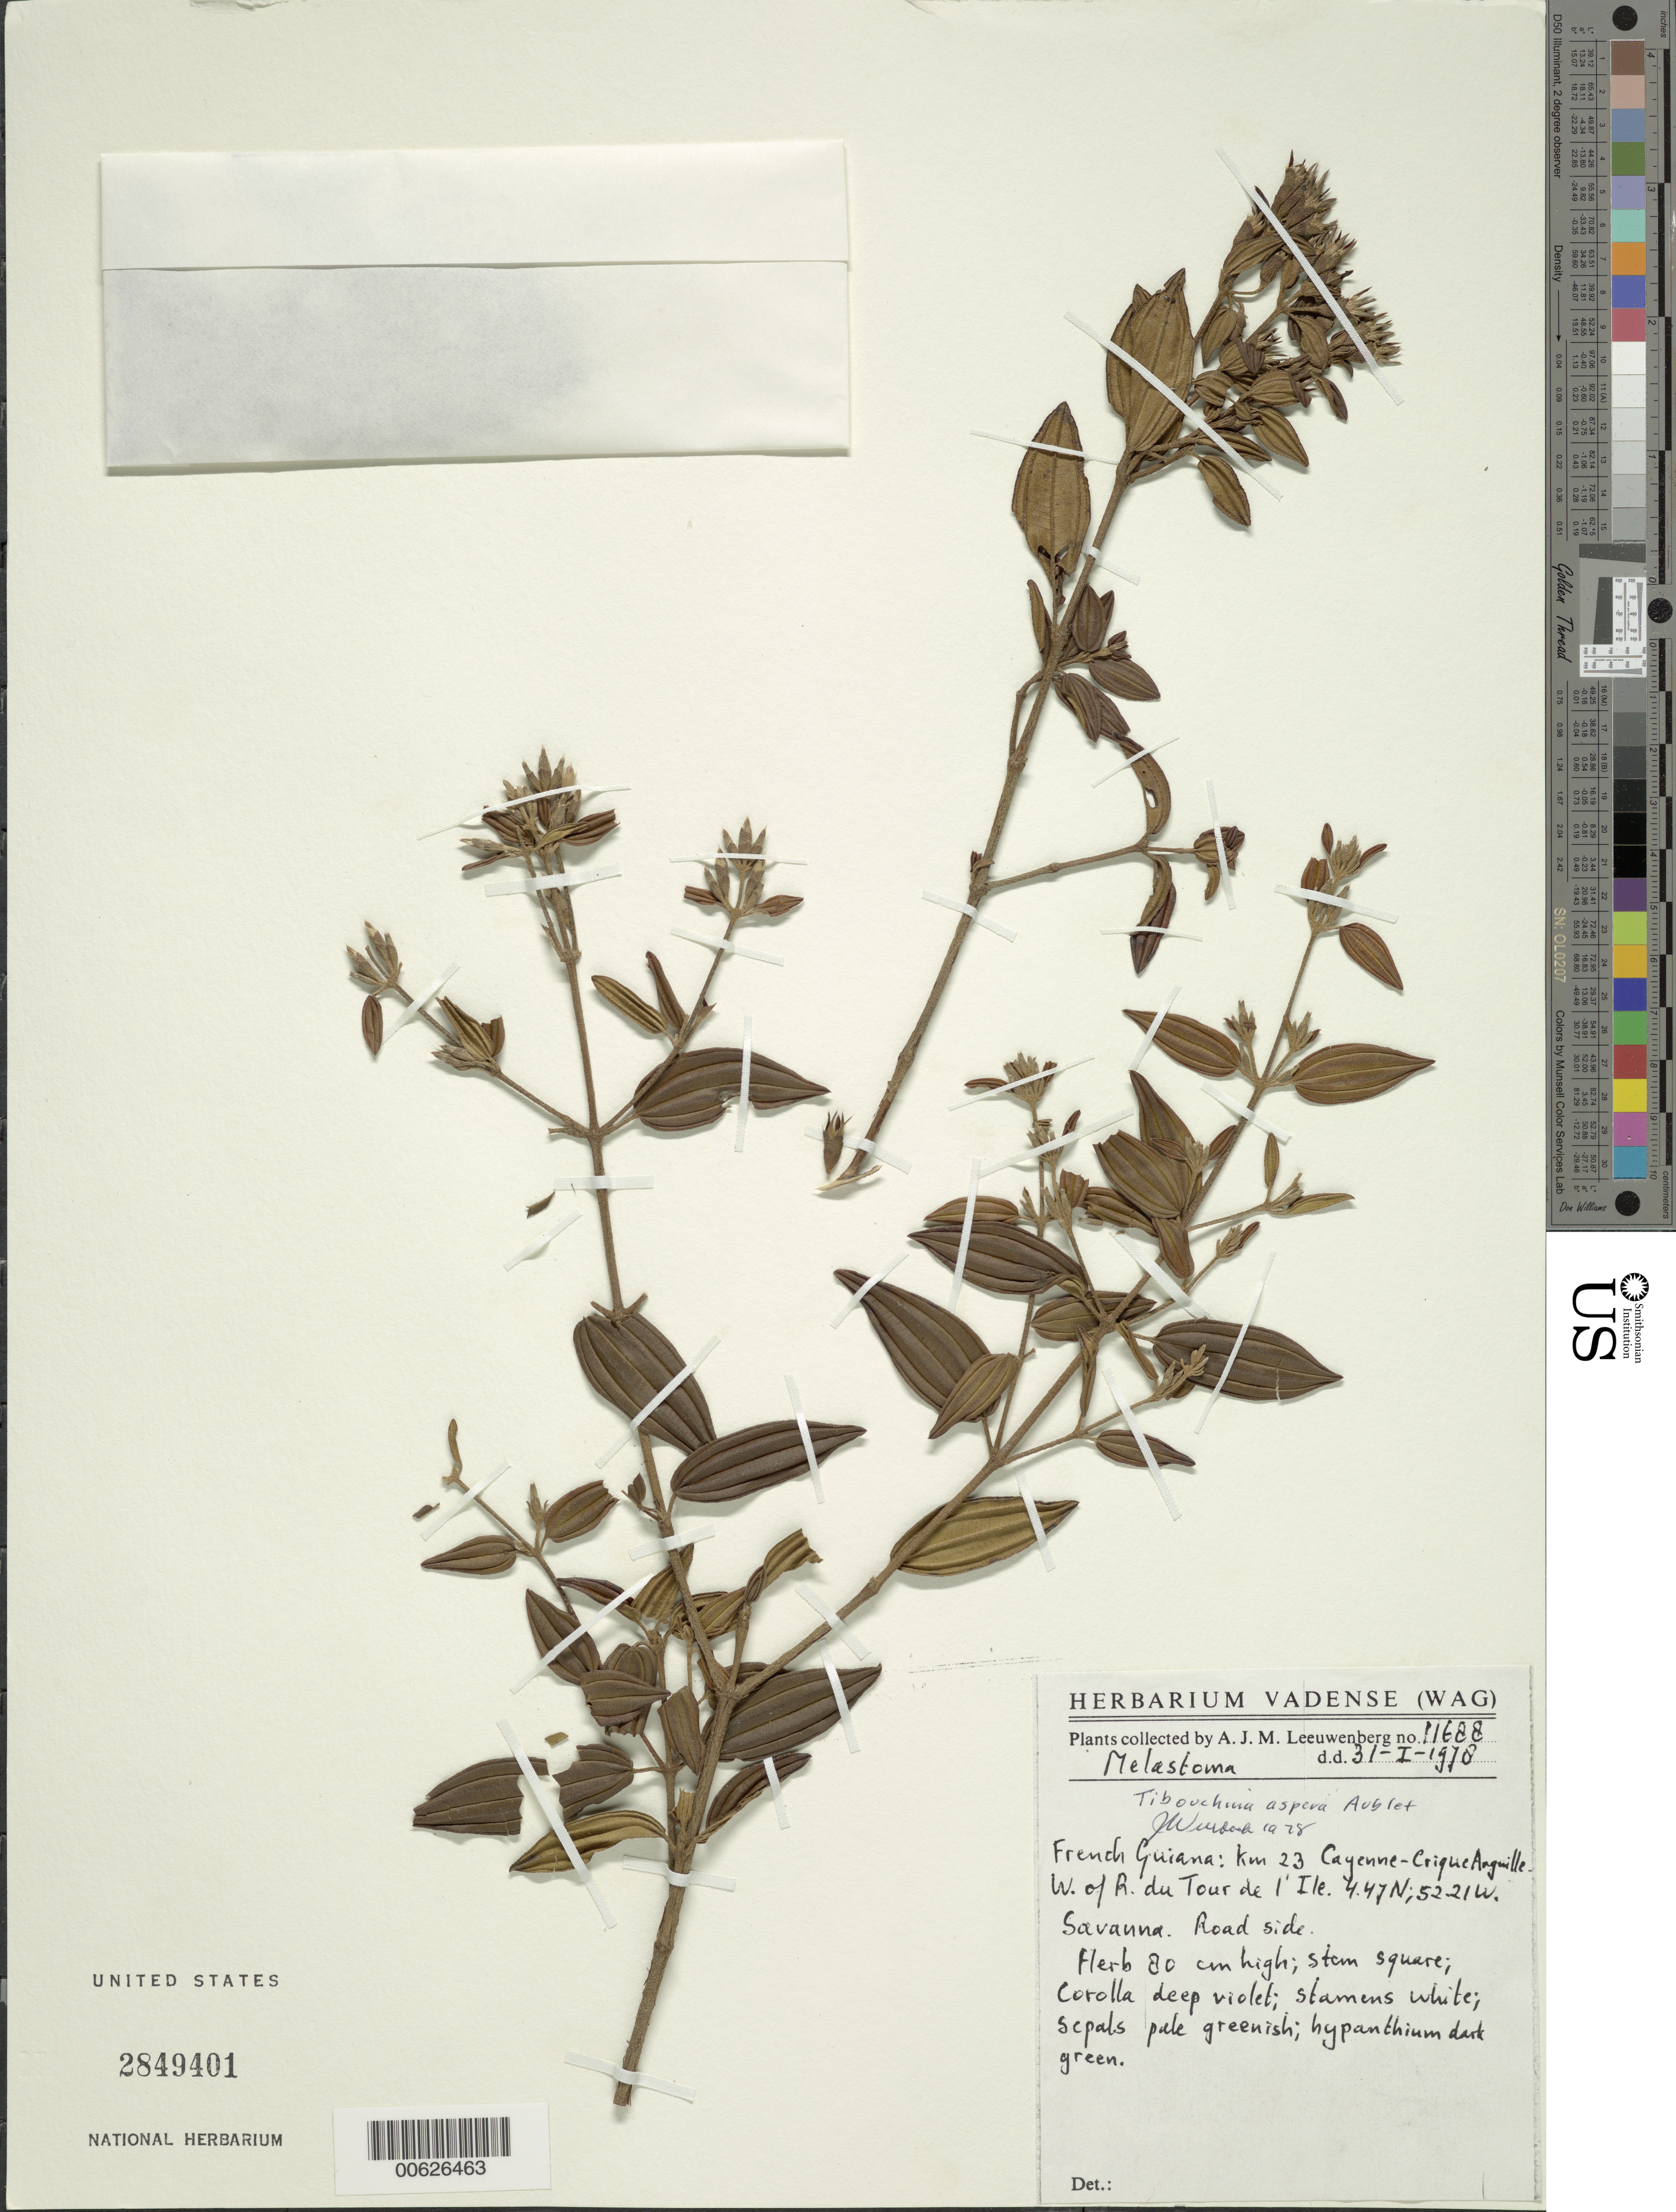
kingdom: Plantae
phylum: Tracheophyta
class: Magnoliopsida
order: Myrtales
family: Melastomataceae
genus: Tibouchina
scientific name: Tibouchina aspera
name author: Aubl.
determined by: Wurdack, John J., (US), US (UNITED STATES)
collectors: A. J. M. Leeuwenberg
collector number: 11688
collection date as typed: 31-Jan-78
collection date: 1978-01-31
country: French Guiana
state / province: Cayenne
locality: Cayenne, km 23 Cayenne-Cruque Anguille, W of R. du Tour de l'Ile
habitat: Savanna. Roadside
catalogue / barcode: US 2849401